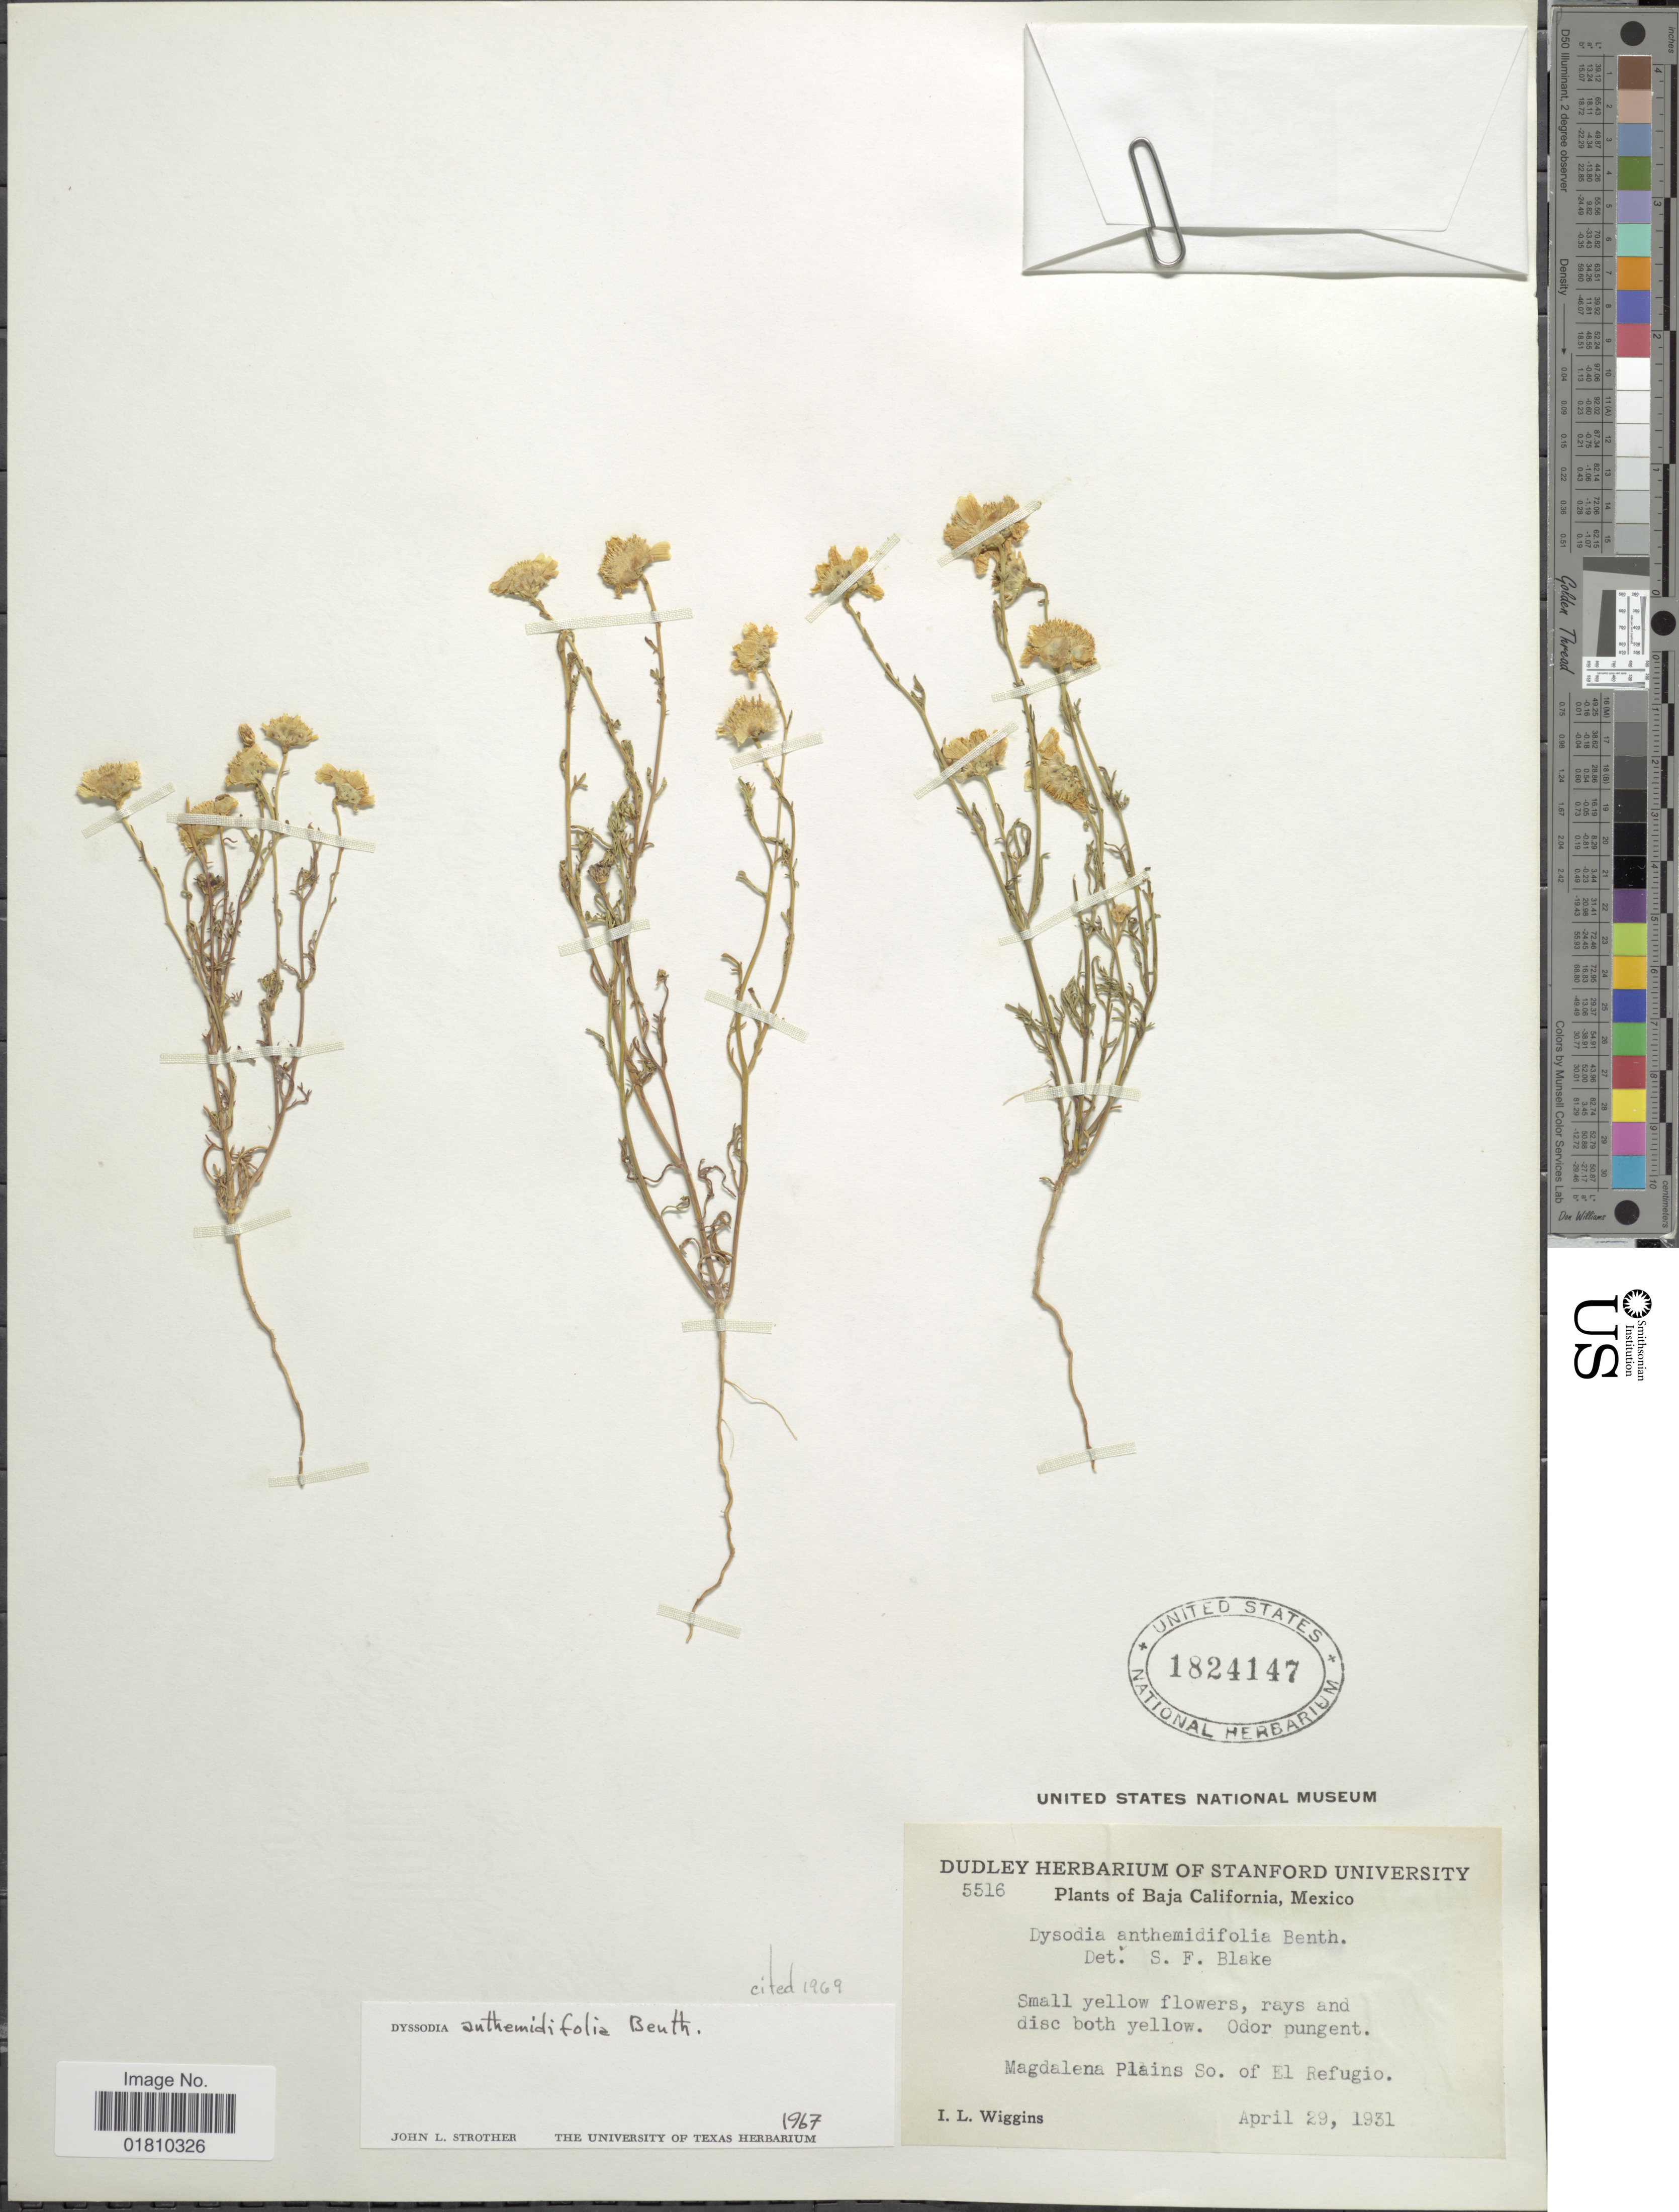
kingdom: Plantae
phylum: Tracheophyta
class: Magnoliopsida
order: Asterales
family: Asteraceae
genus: Boeberastrum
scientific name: Boeberastrum anthemidifolium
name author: Rydb.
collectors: I. L. Wiggins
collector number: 5516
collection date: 1938-04-29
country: Mexico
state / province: Baja California Norte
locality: Magdalena Plains So. of El Refugio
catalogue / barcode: US 1824147